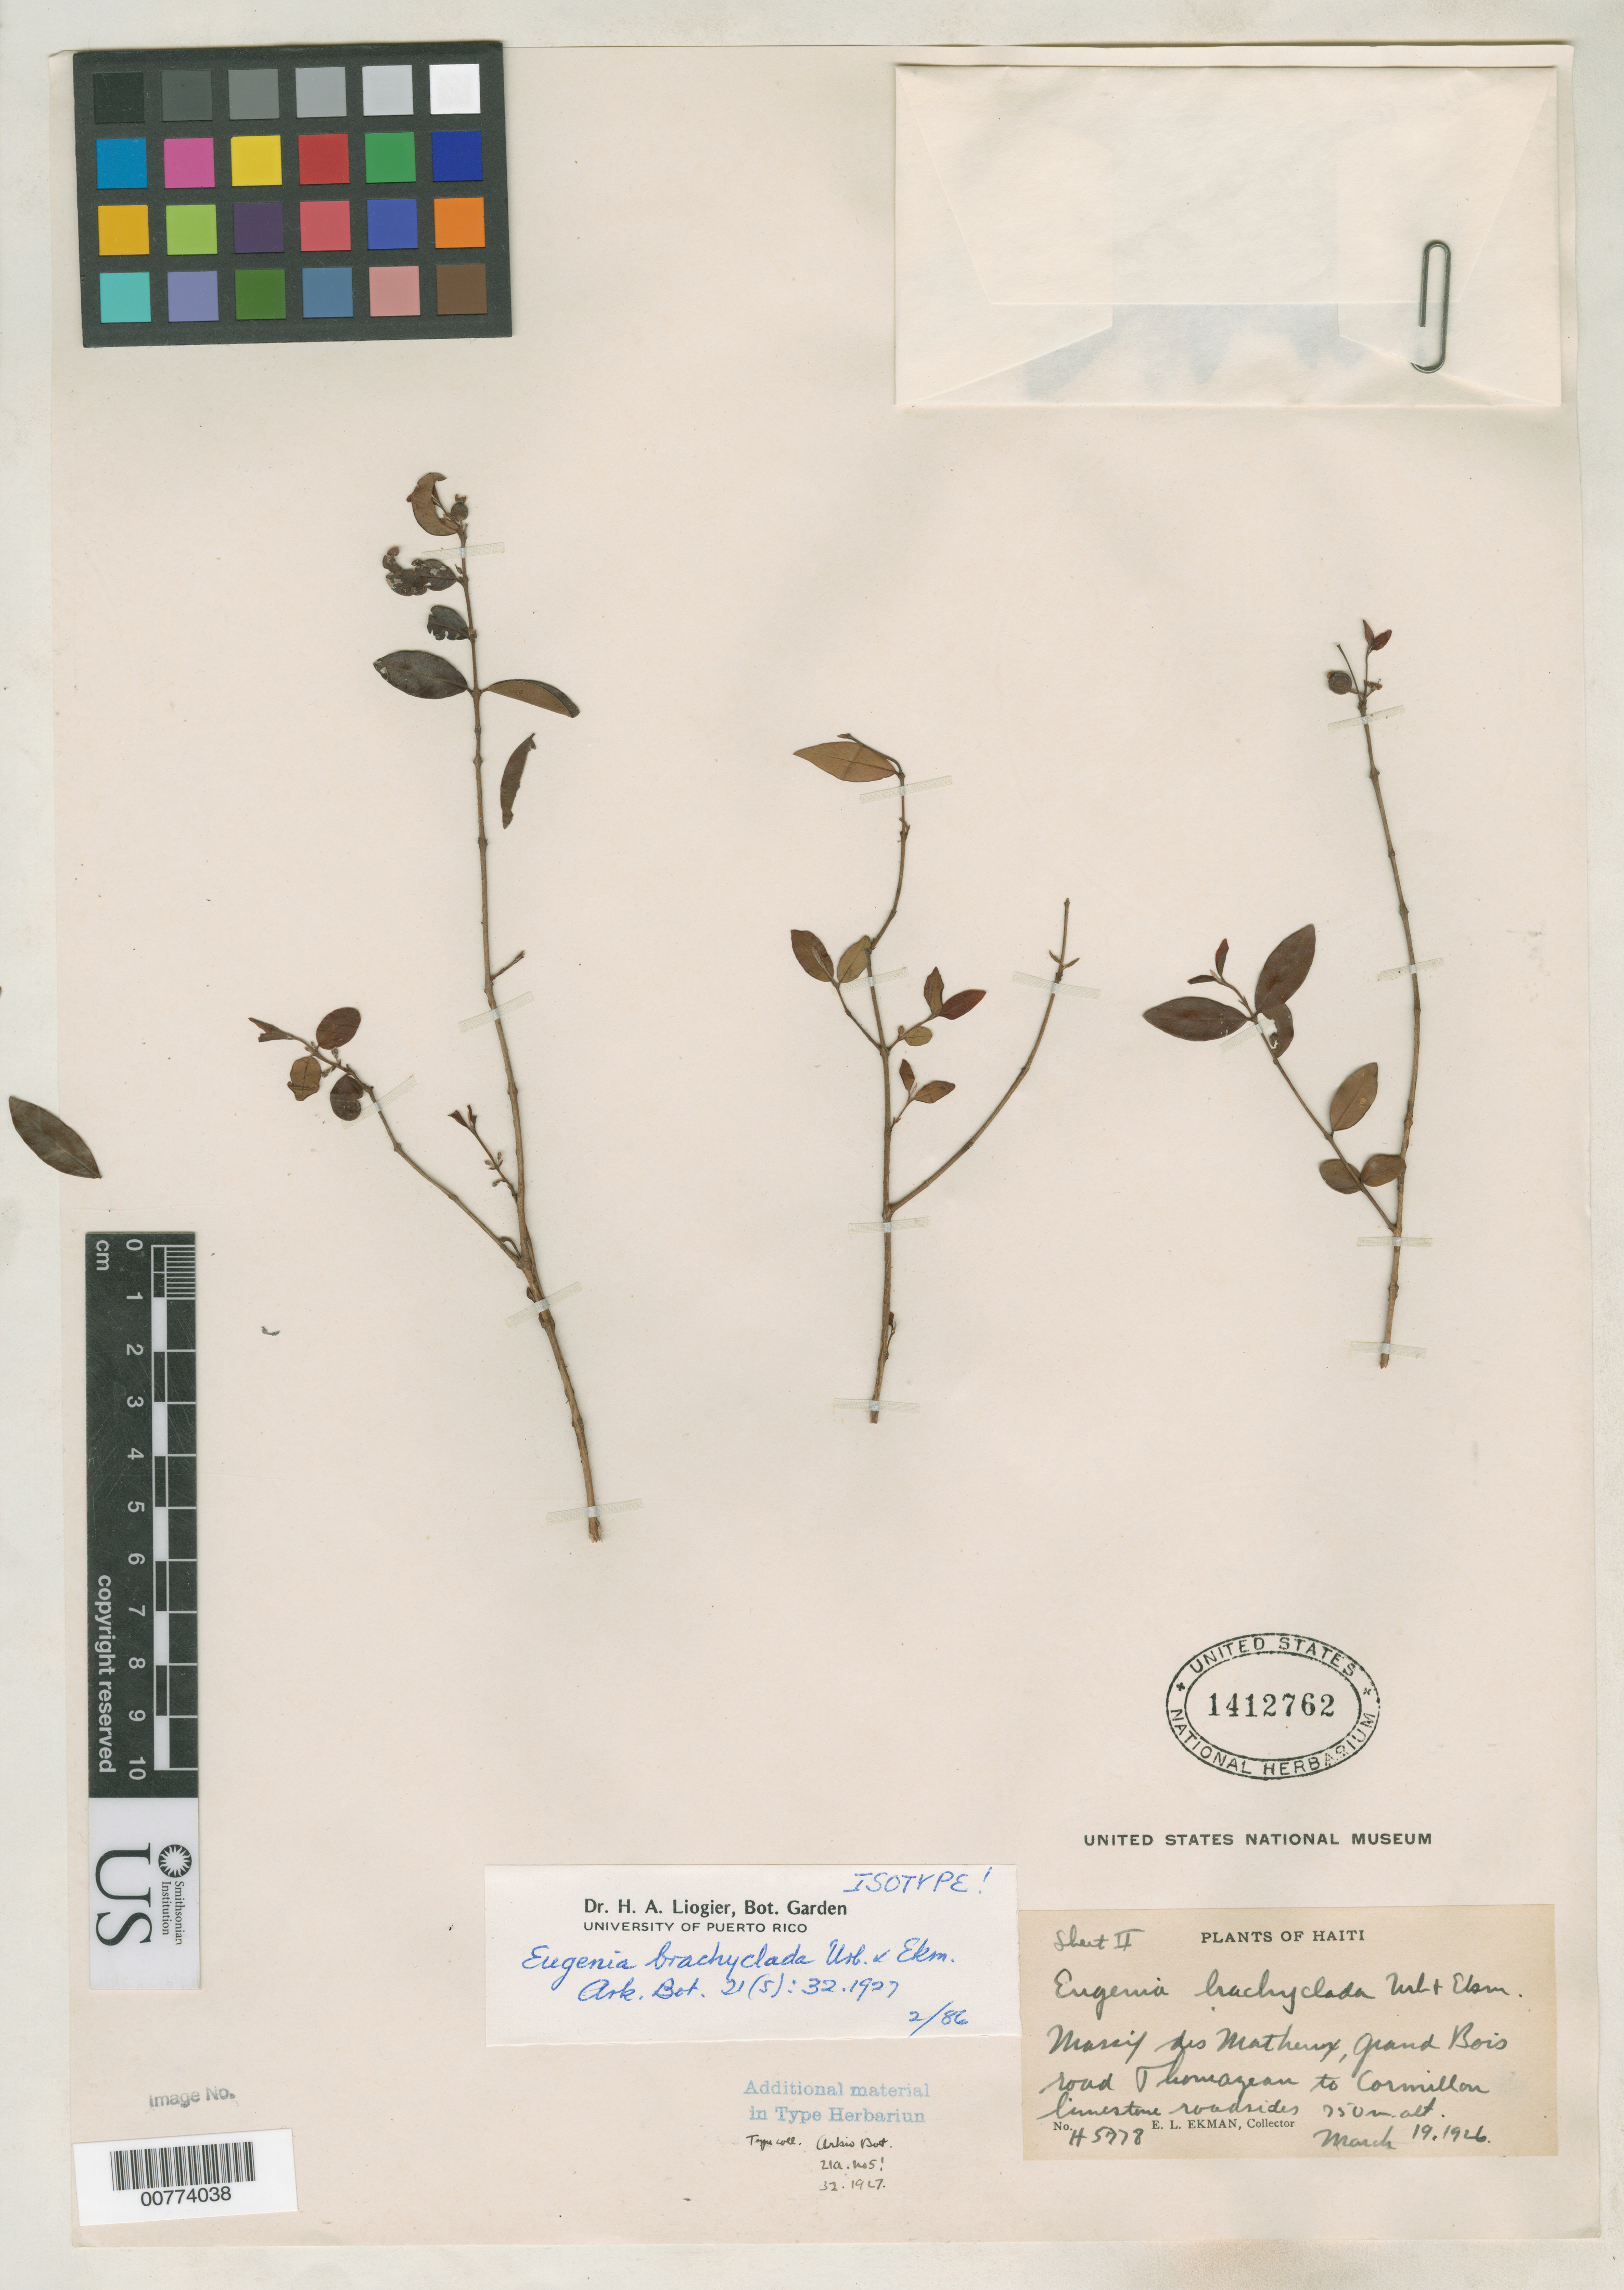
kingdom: Plantae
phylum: Tracheophyta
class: Magnoliopsida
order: Myrtales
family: Myrtaceae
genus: Eugenia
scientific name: Eugenia brachyclada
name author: Urb. & Ekman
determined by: Liogier, Alain H.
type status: Isotype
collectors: E. L. Ekman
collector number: H5778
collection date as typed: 19 Mar 1926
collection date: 1926-03-19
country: Haiti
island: Hispaniola Island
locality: Massif des Matheux, grand Bois road, Thomazeau to Cormillon, lime-stone, roadsides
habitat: limestone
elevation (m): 750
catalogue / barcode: US 1412762